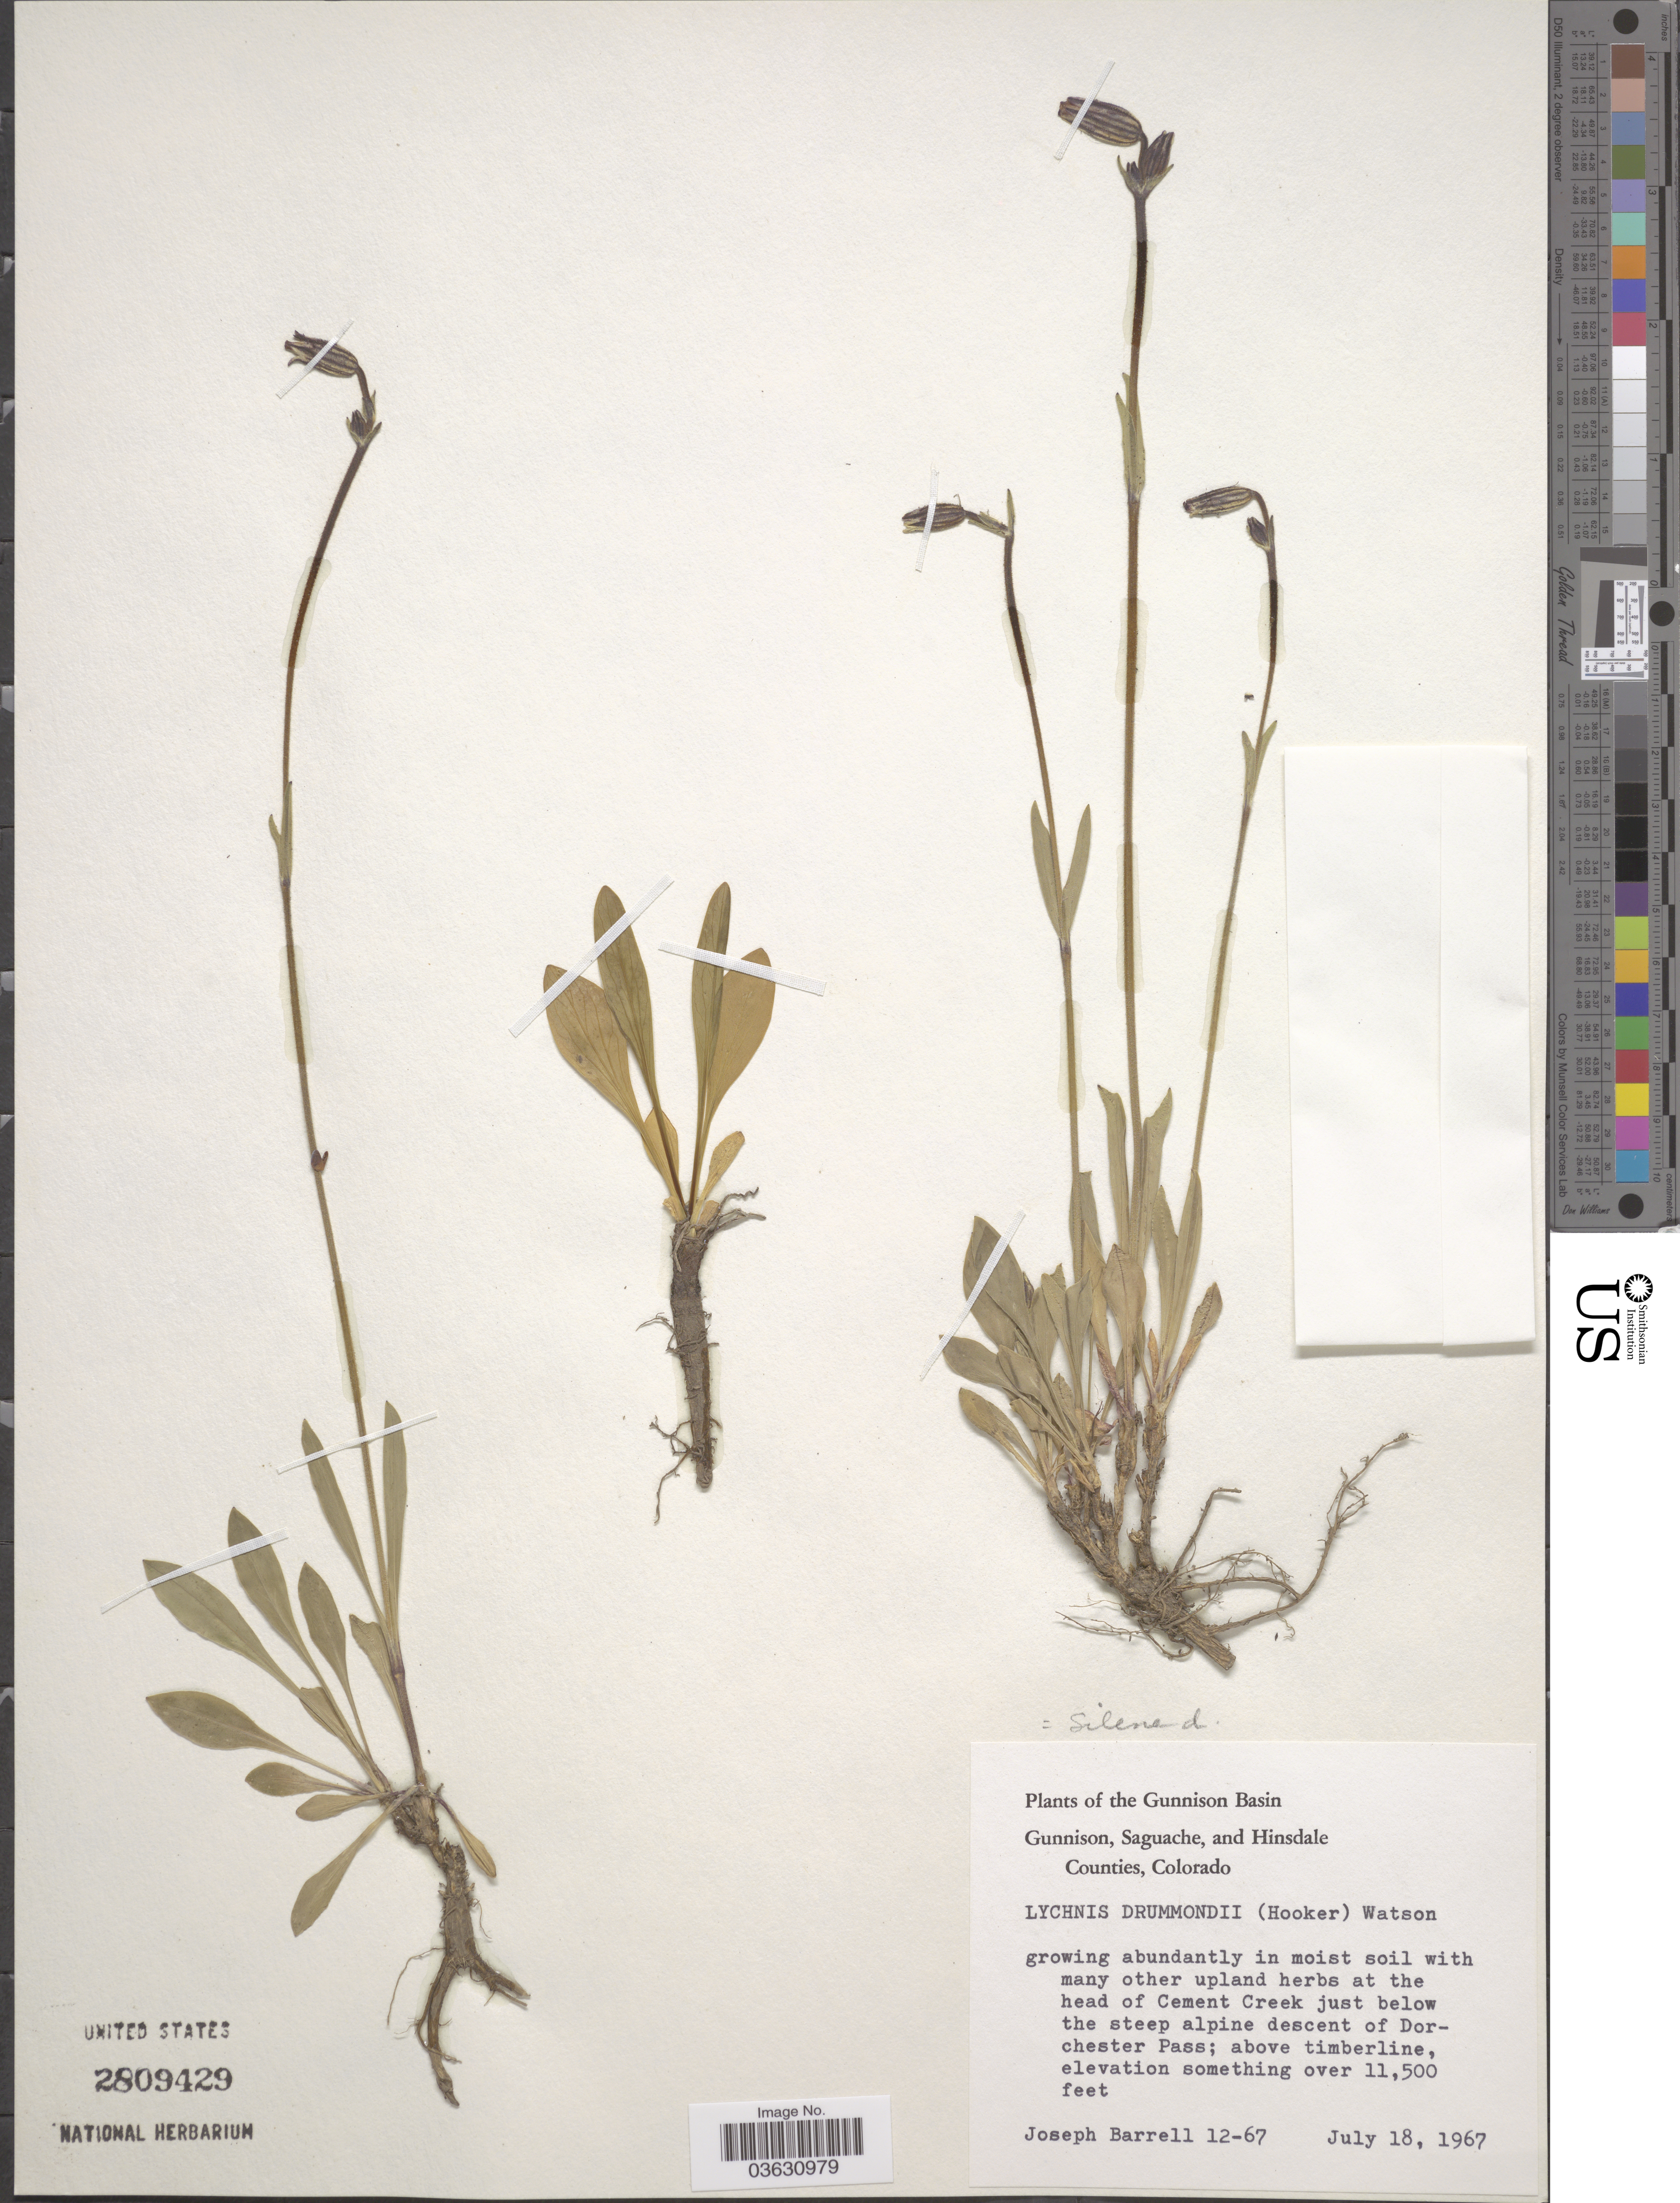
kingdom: Plantae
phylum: Tracheophyta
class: Magnoliopsida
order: Caryophyllales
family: Caryophyllaceae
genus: Silene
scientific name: Silene drummondii var. drummondii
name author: Hook.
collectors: J. Barrell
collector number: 12-67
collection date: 1967-07-18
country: United States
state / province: Colorado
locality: Gunnison Basin. Gunnison, Saguache, and Hinsdale Counties. At the head of Cement Creek just below the steep alpine descent of Dorchester Pass; above timberline.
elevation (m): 3505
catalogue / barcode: US 2809429